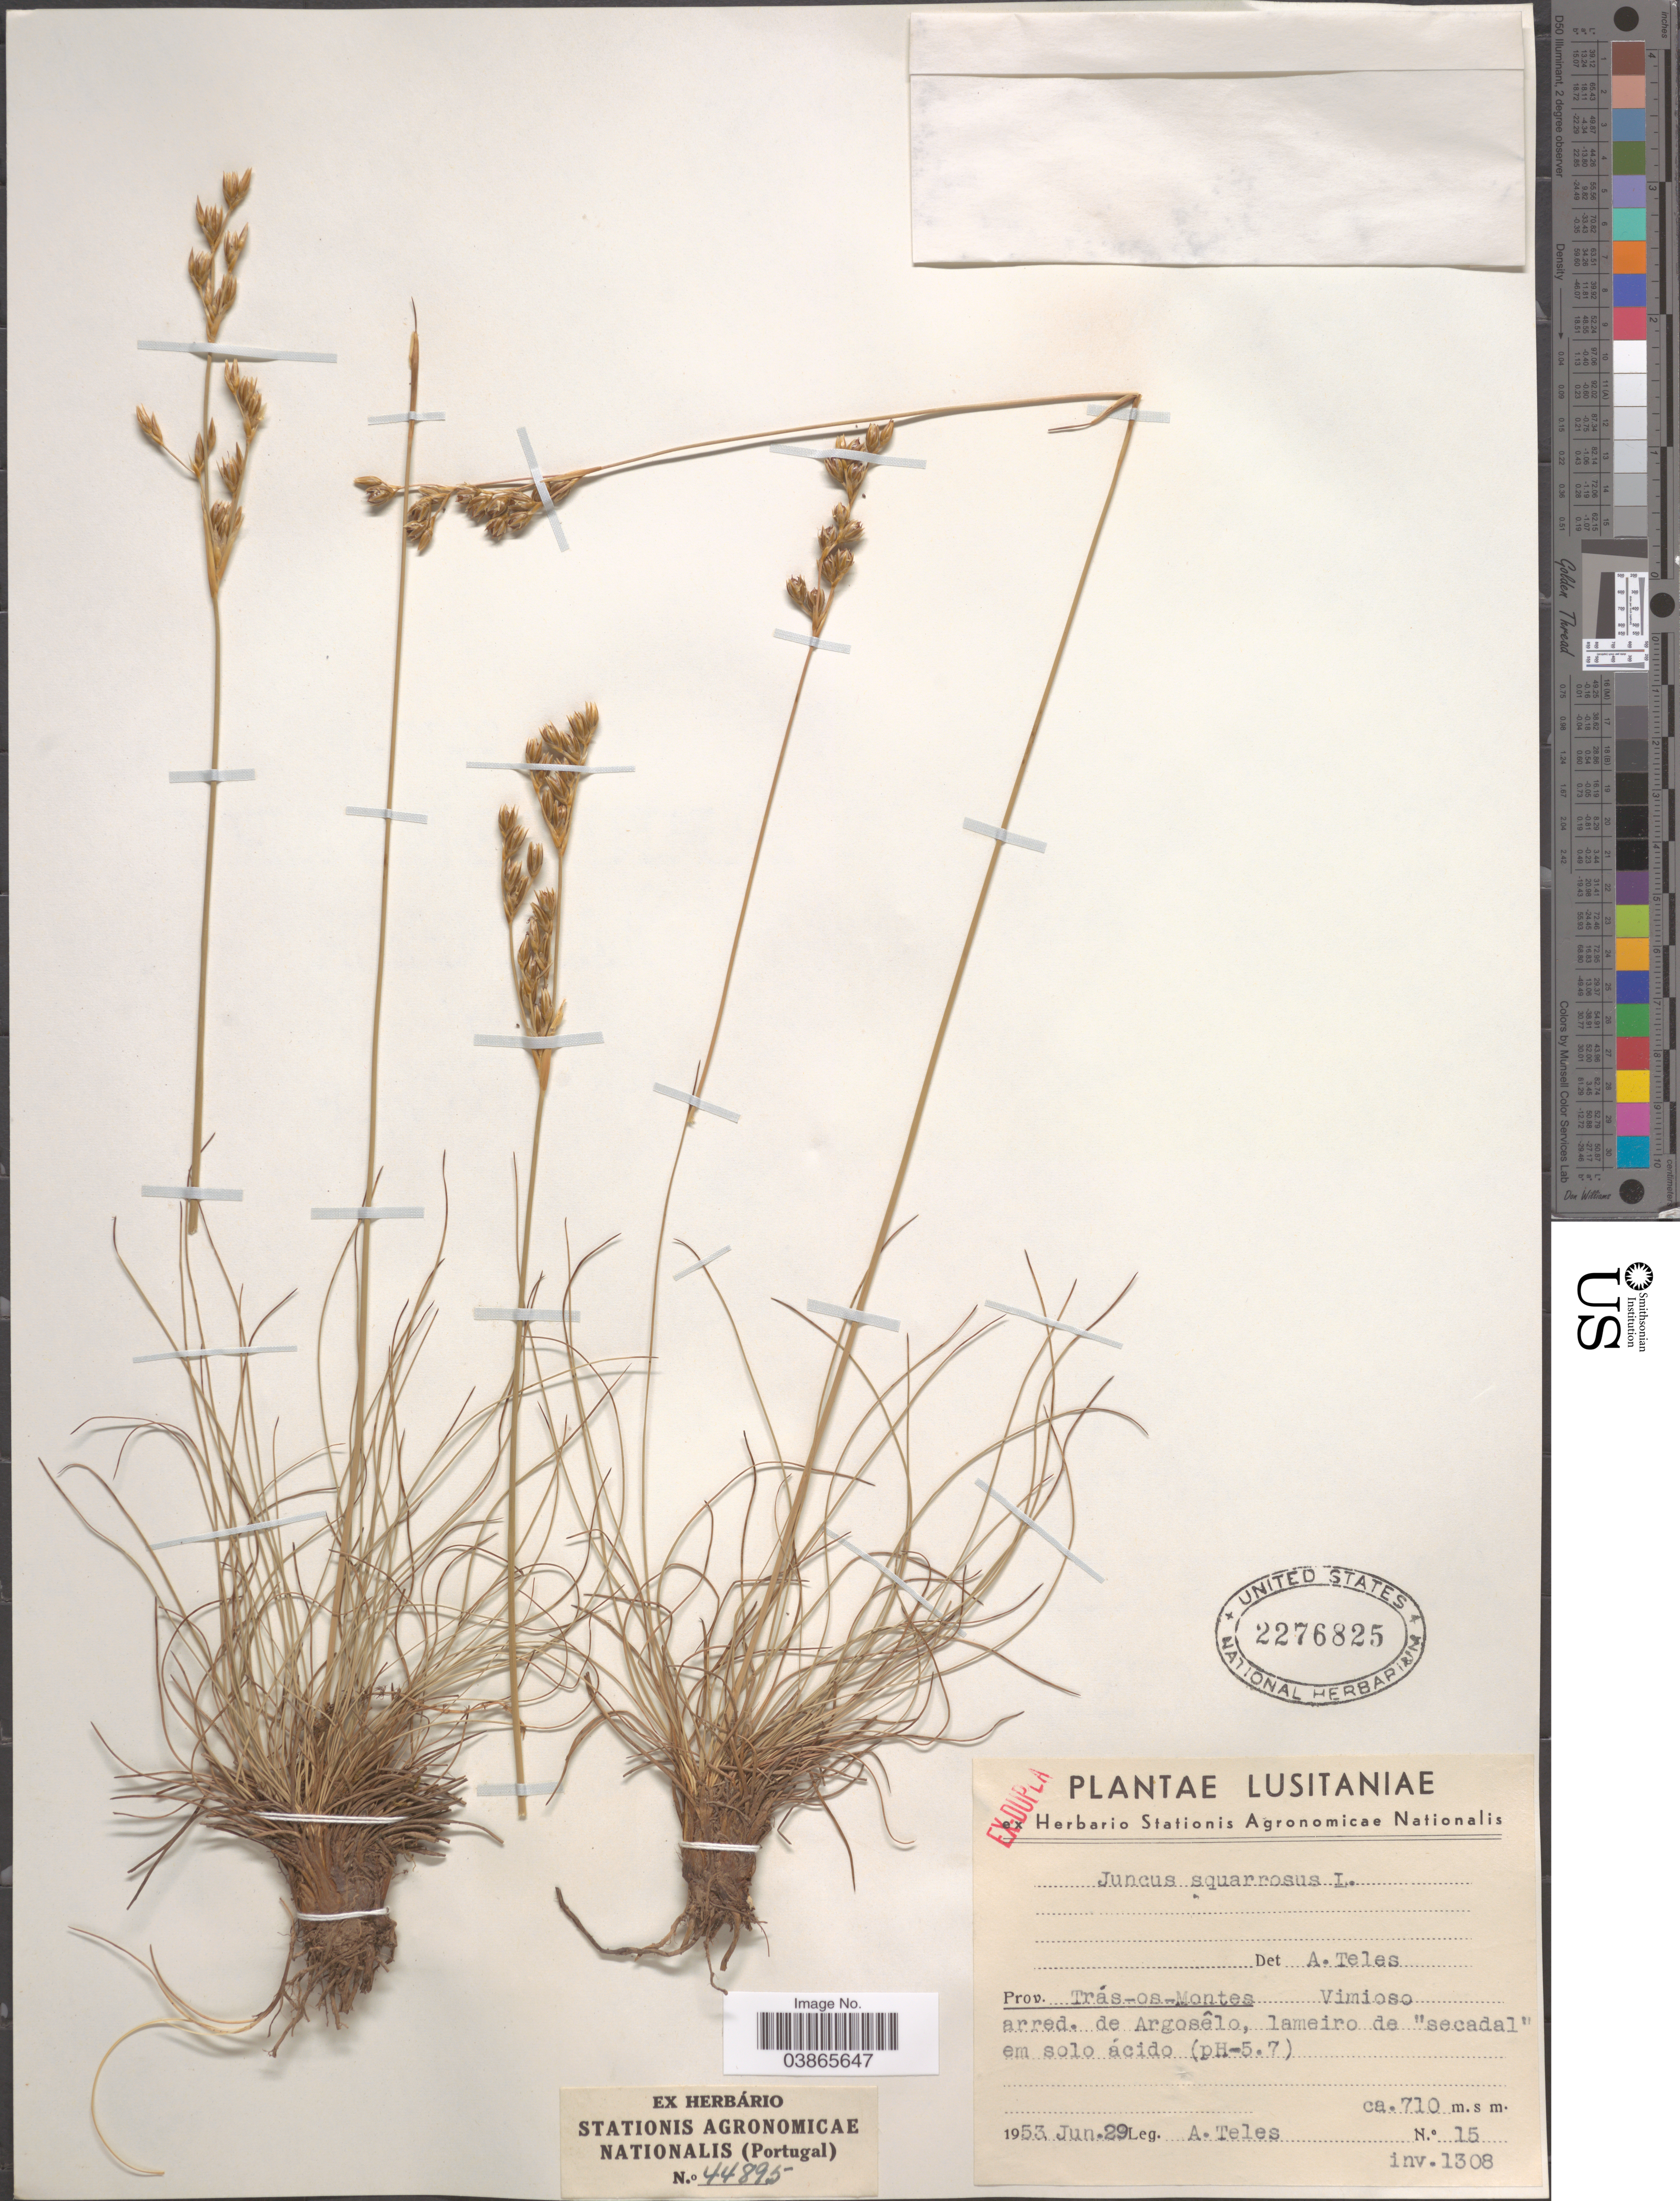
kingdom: Plantae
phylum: Tracheophyta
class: Liliopsida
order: Poales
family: Juncaceae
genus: Juncus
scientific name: Juncus squarrosus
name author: L.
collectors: A. Teles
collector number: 15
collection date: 1953-06-29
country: Portugal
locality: Lusitaniae. Prov. Trás-os-Montes. Vimioso. arred. de Argosêlo, lameiro de "secadal" em solo ácido (pH-5.7).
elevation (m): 710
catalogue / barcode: US 2276825